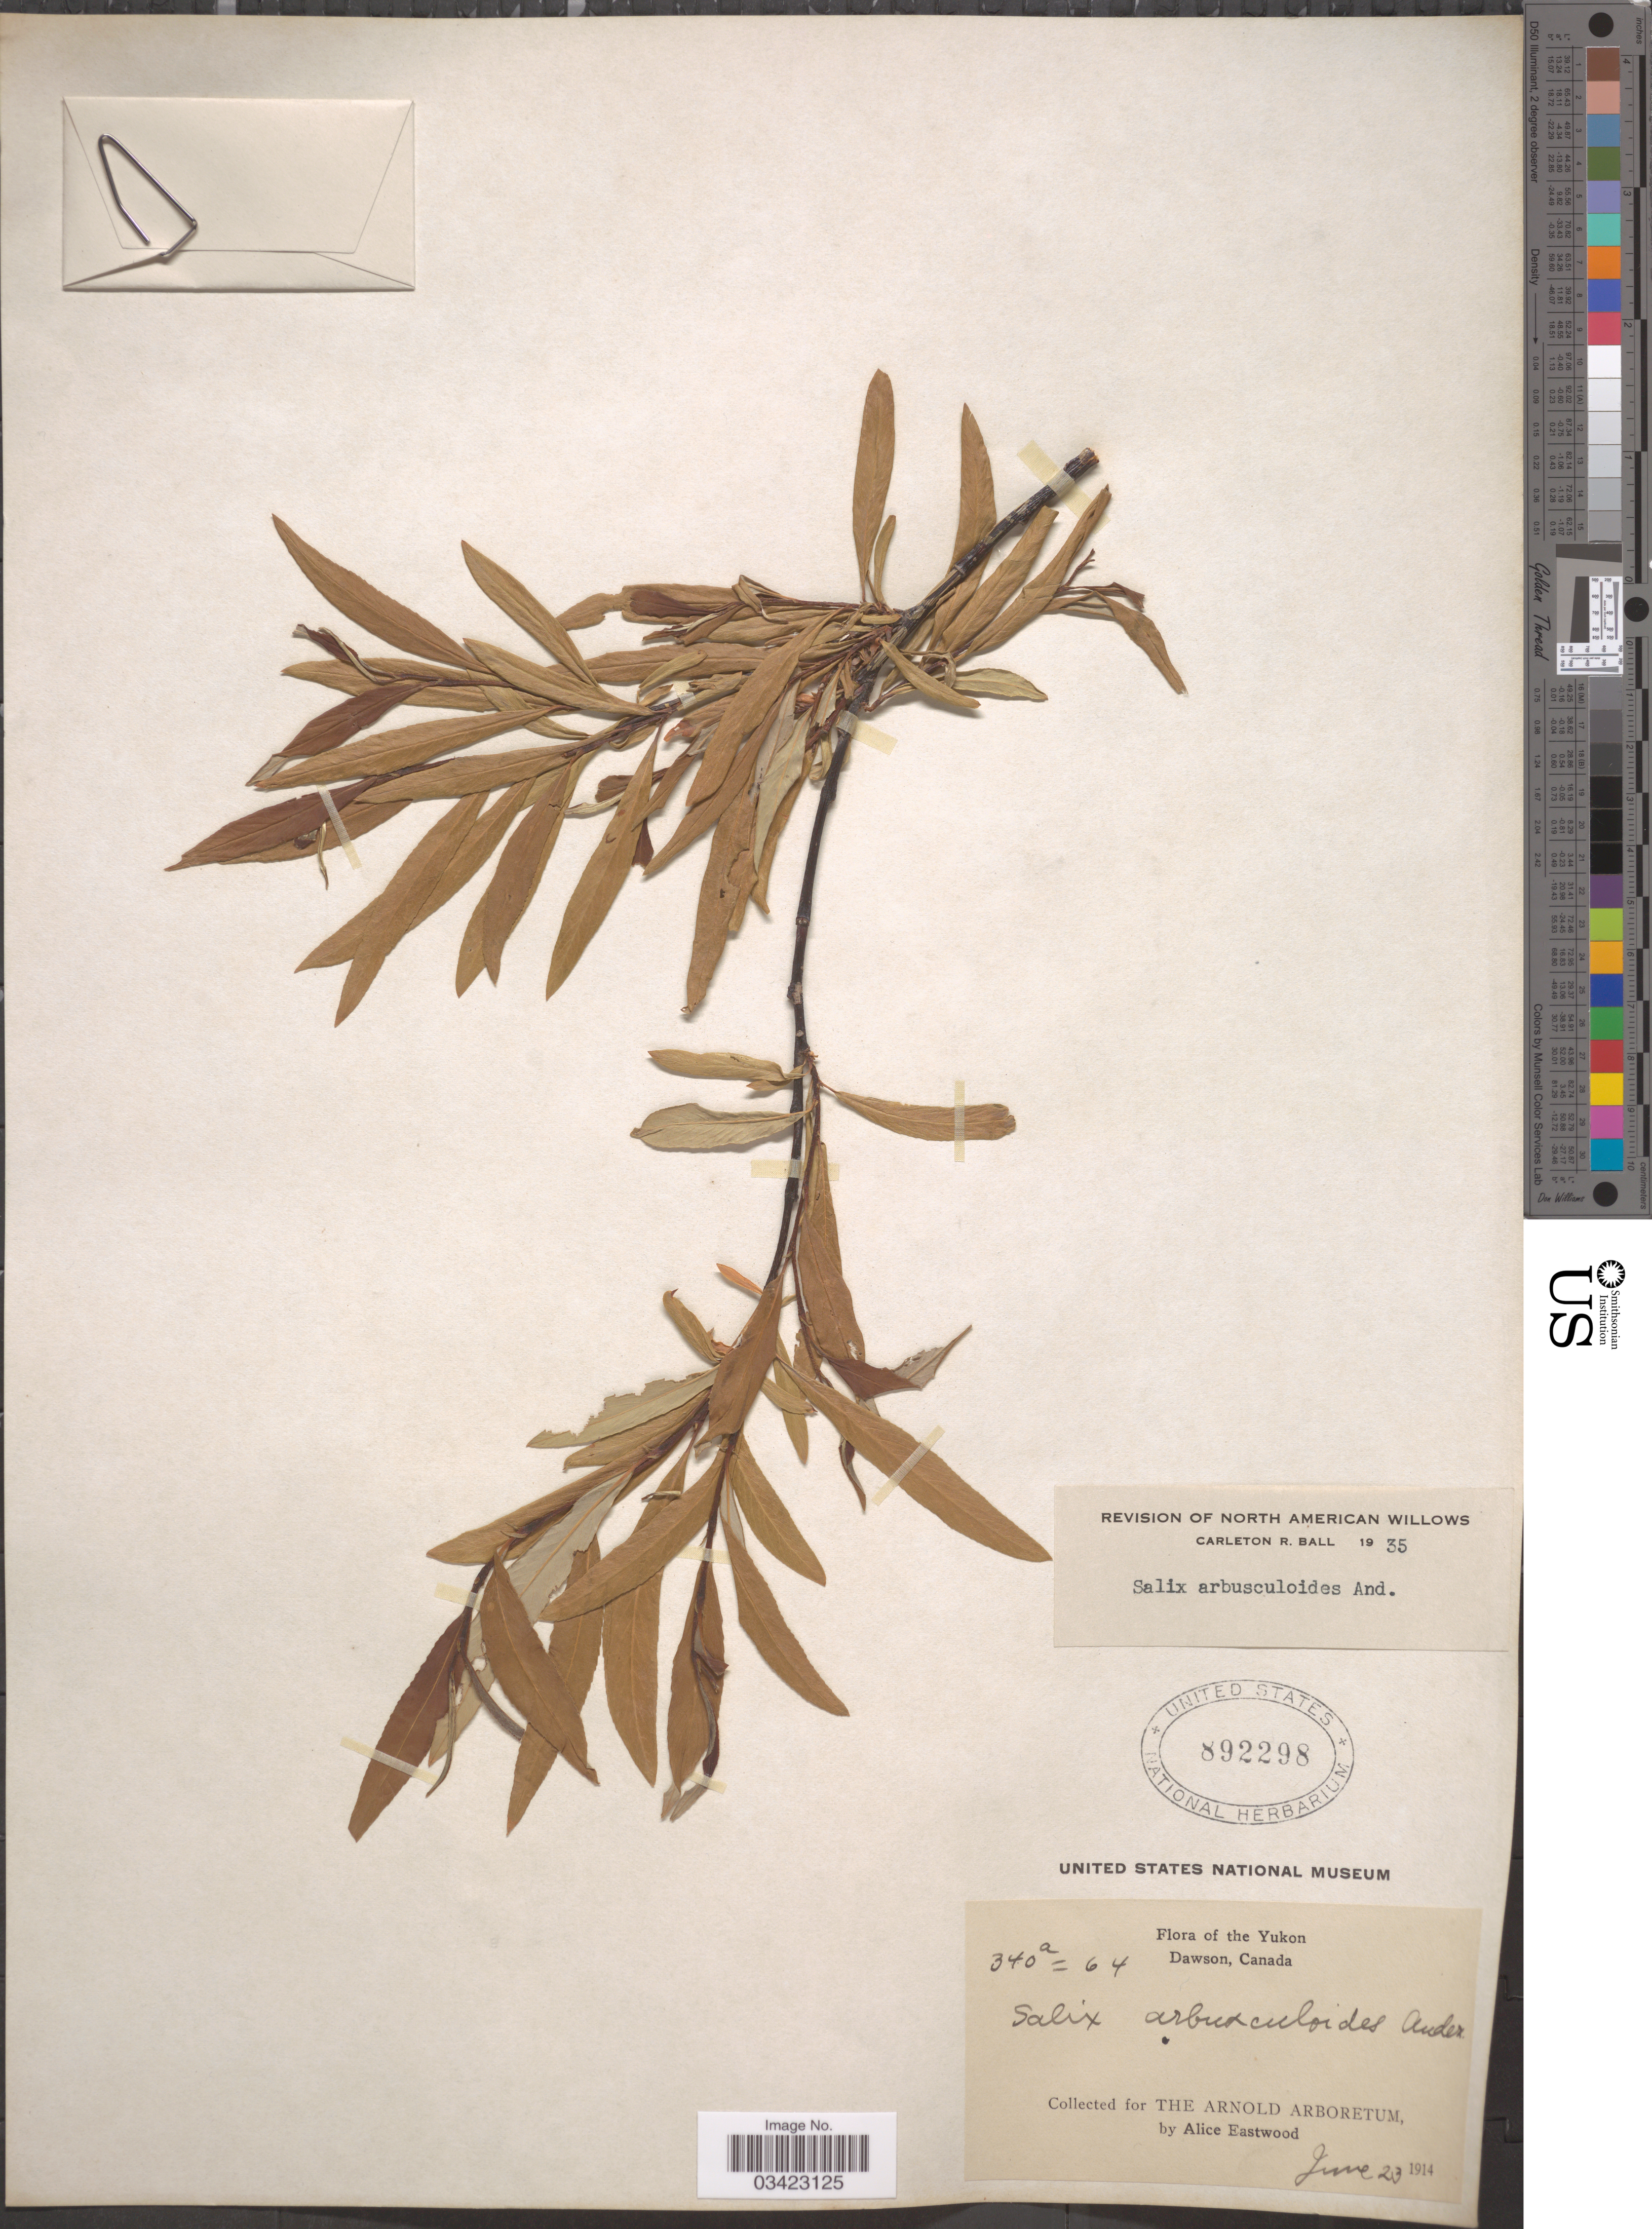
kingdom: Plantae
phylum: Tracheophyta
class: Magnoliopsida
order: Malpighiales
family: Salicaceae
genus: Salix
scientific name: Salix arbusculoides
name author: Andersson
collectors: A. Eastwood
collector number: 340a=64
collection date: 1914-06-23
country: Canada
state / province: Yukon Territory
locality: Yukon. Dawson.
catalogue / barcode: US 892298